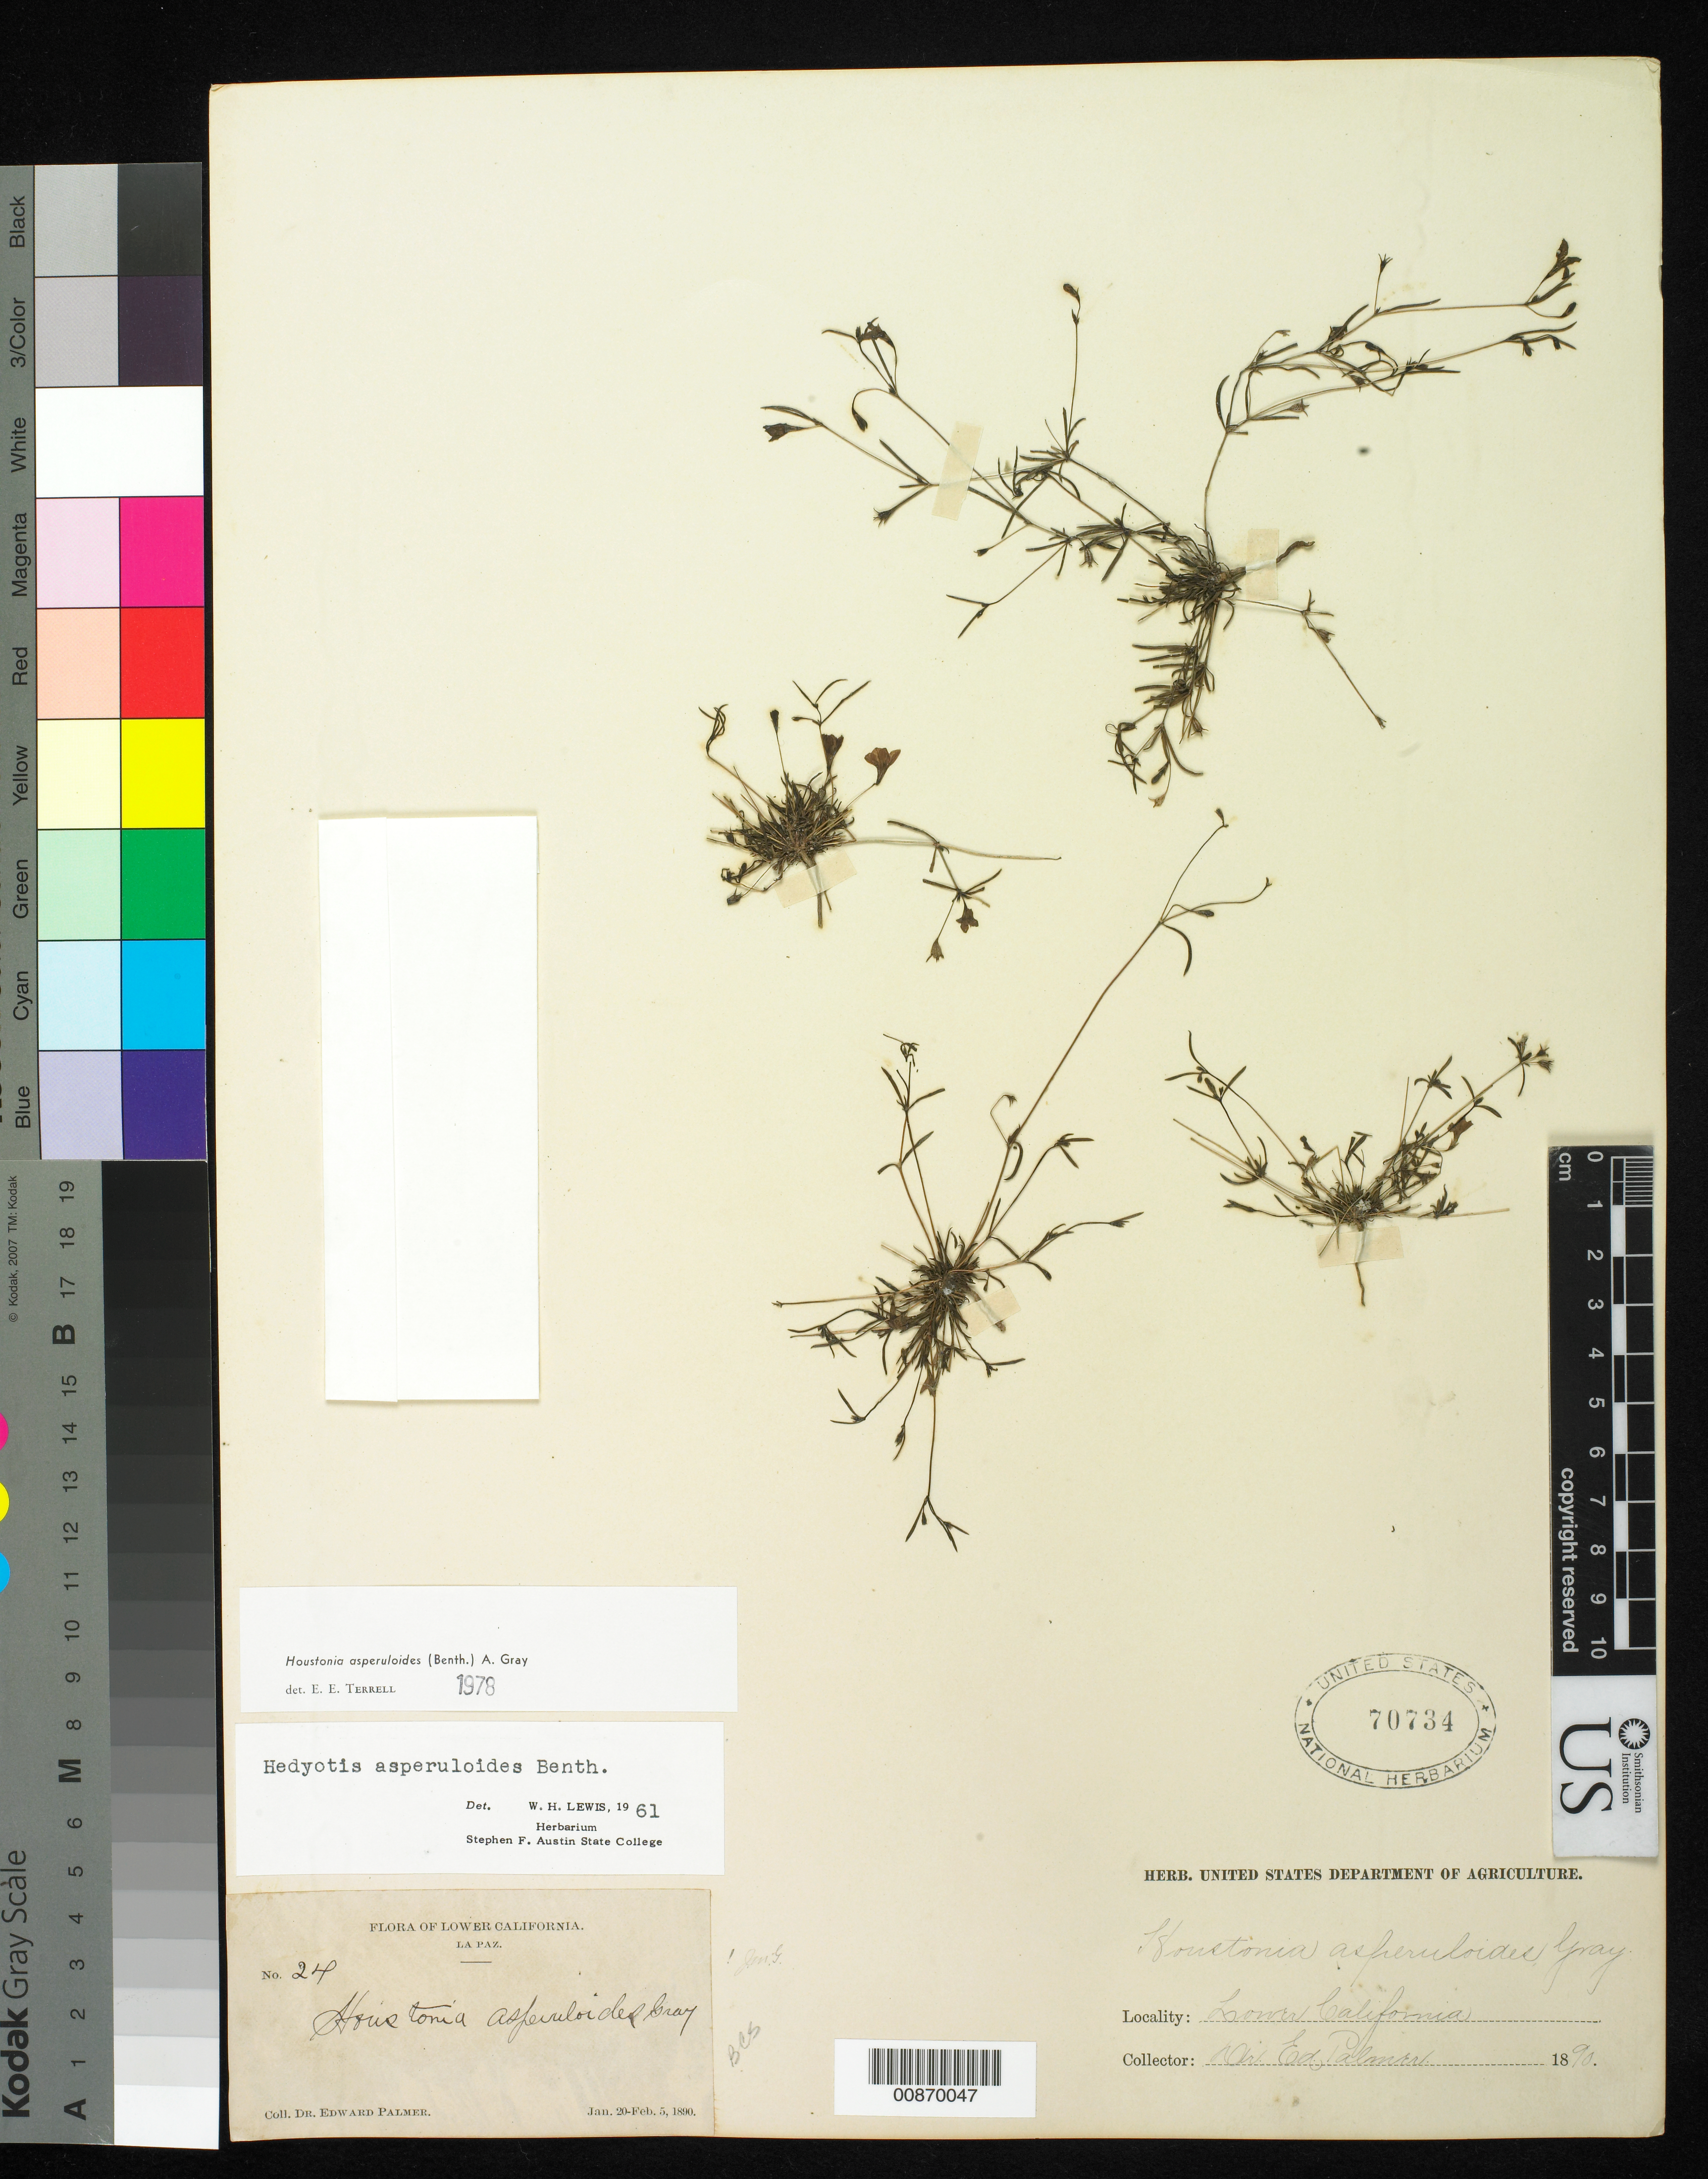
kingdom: Plantae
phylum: Tracheophyta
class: Magnoliopsida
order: Gentianales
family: Rubiaceae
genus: Hedyotis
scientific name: Hedyotis asperuloides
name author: Benth.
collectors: E. Palmer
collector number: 24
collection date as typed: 20 Jan 1890 to 05 Feb 1890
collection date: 1890-01-20/1890-02-05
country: Mexico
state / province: Baja California Sur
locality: La Paz, Baja California Sur.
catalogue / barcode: US 70734